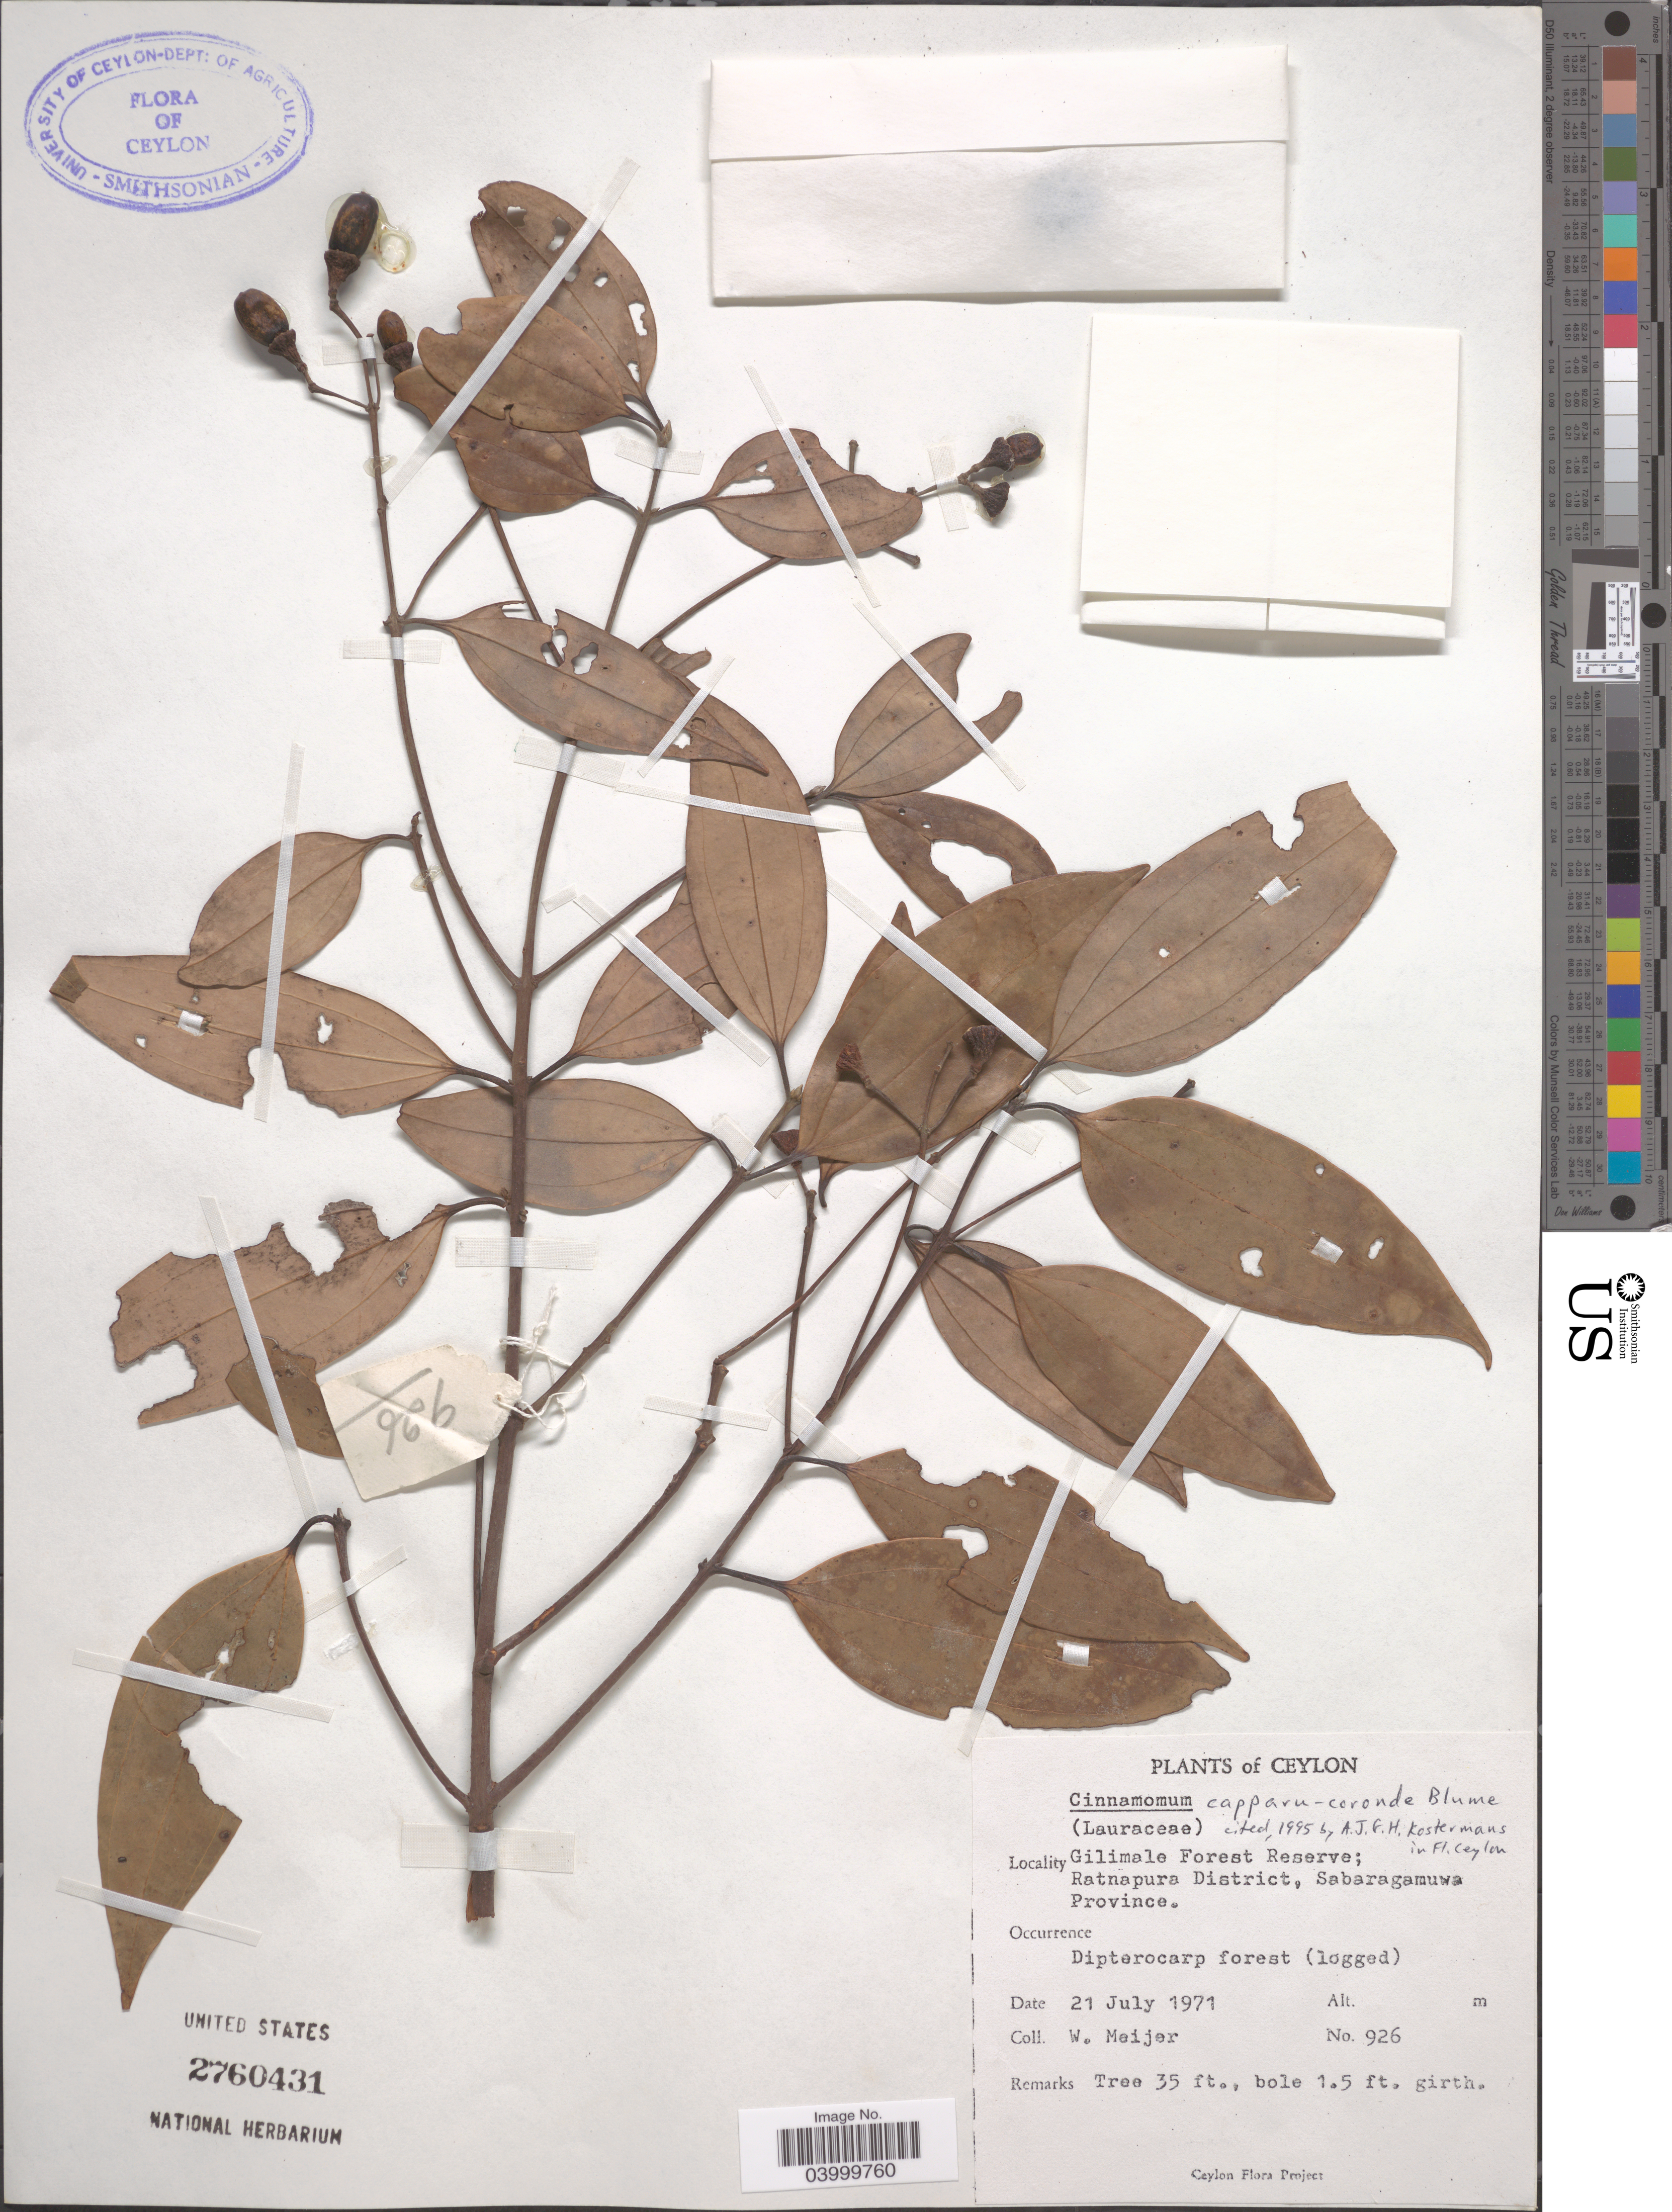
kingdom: Plantae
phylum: Tracheophyta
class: Magnoliopsida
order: Laurales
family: Lauraceae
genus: Cinnamomum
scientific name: Cinnamomum cappara-coronde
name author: Blume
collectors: W. Meijer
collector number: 926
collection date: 1971-07-21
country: Sri Lanka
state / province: Sabaragamuwa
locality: Ceylon. Gilimale Forest Reserve; Ratnapura District.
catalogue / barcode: US 2760431